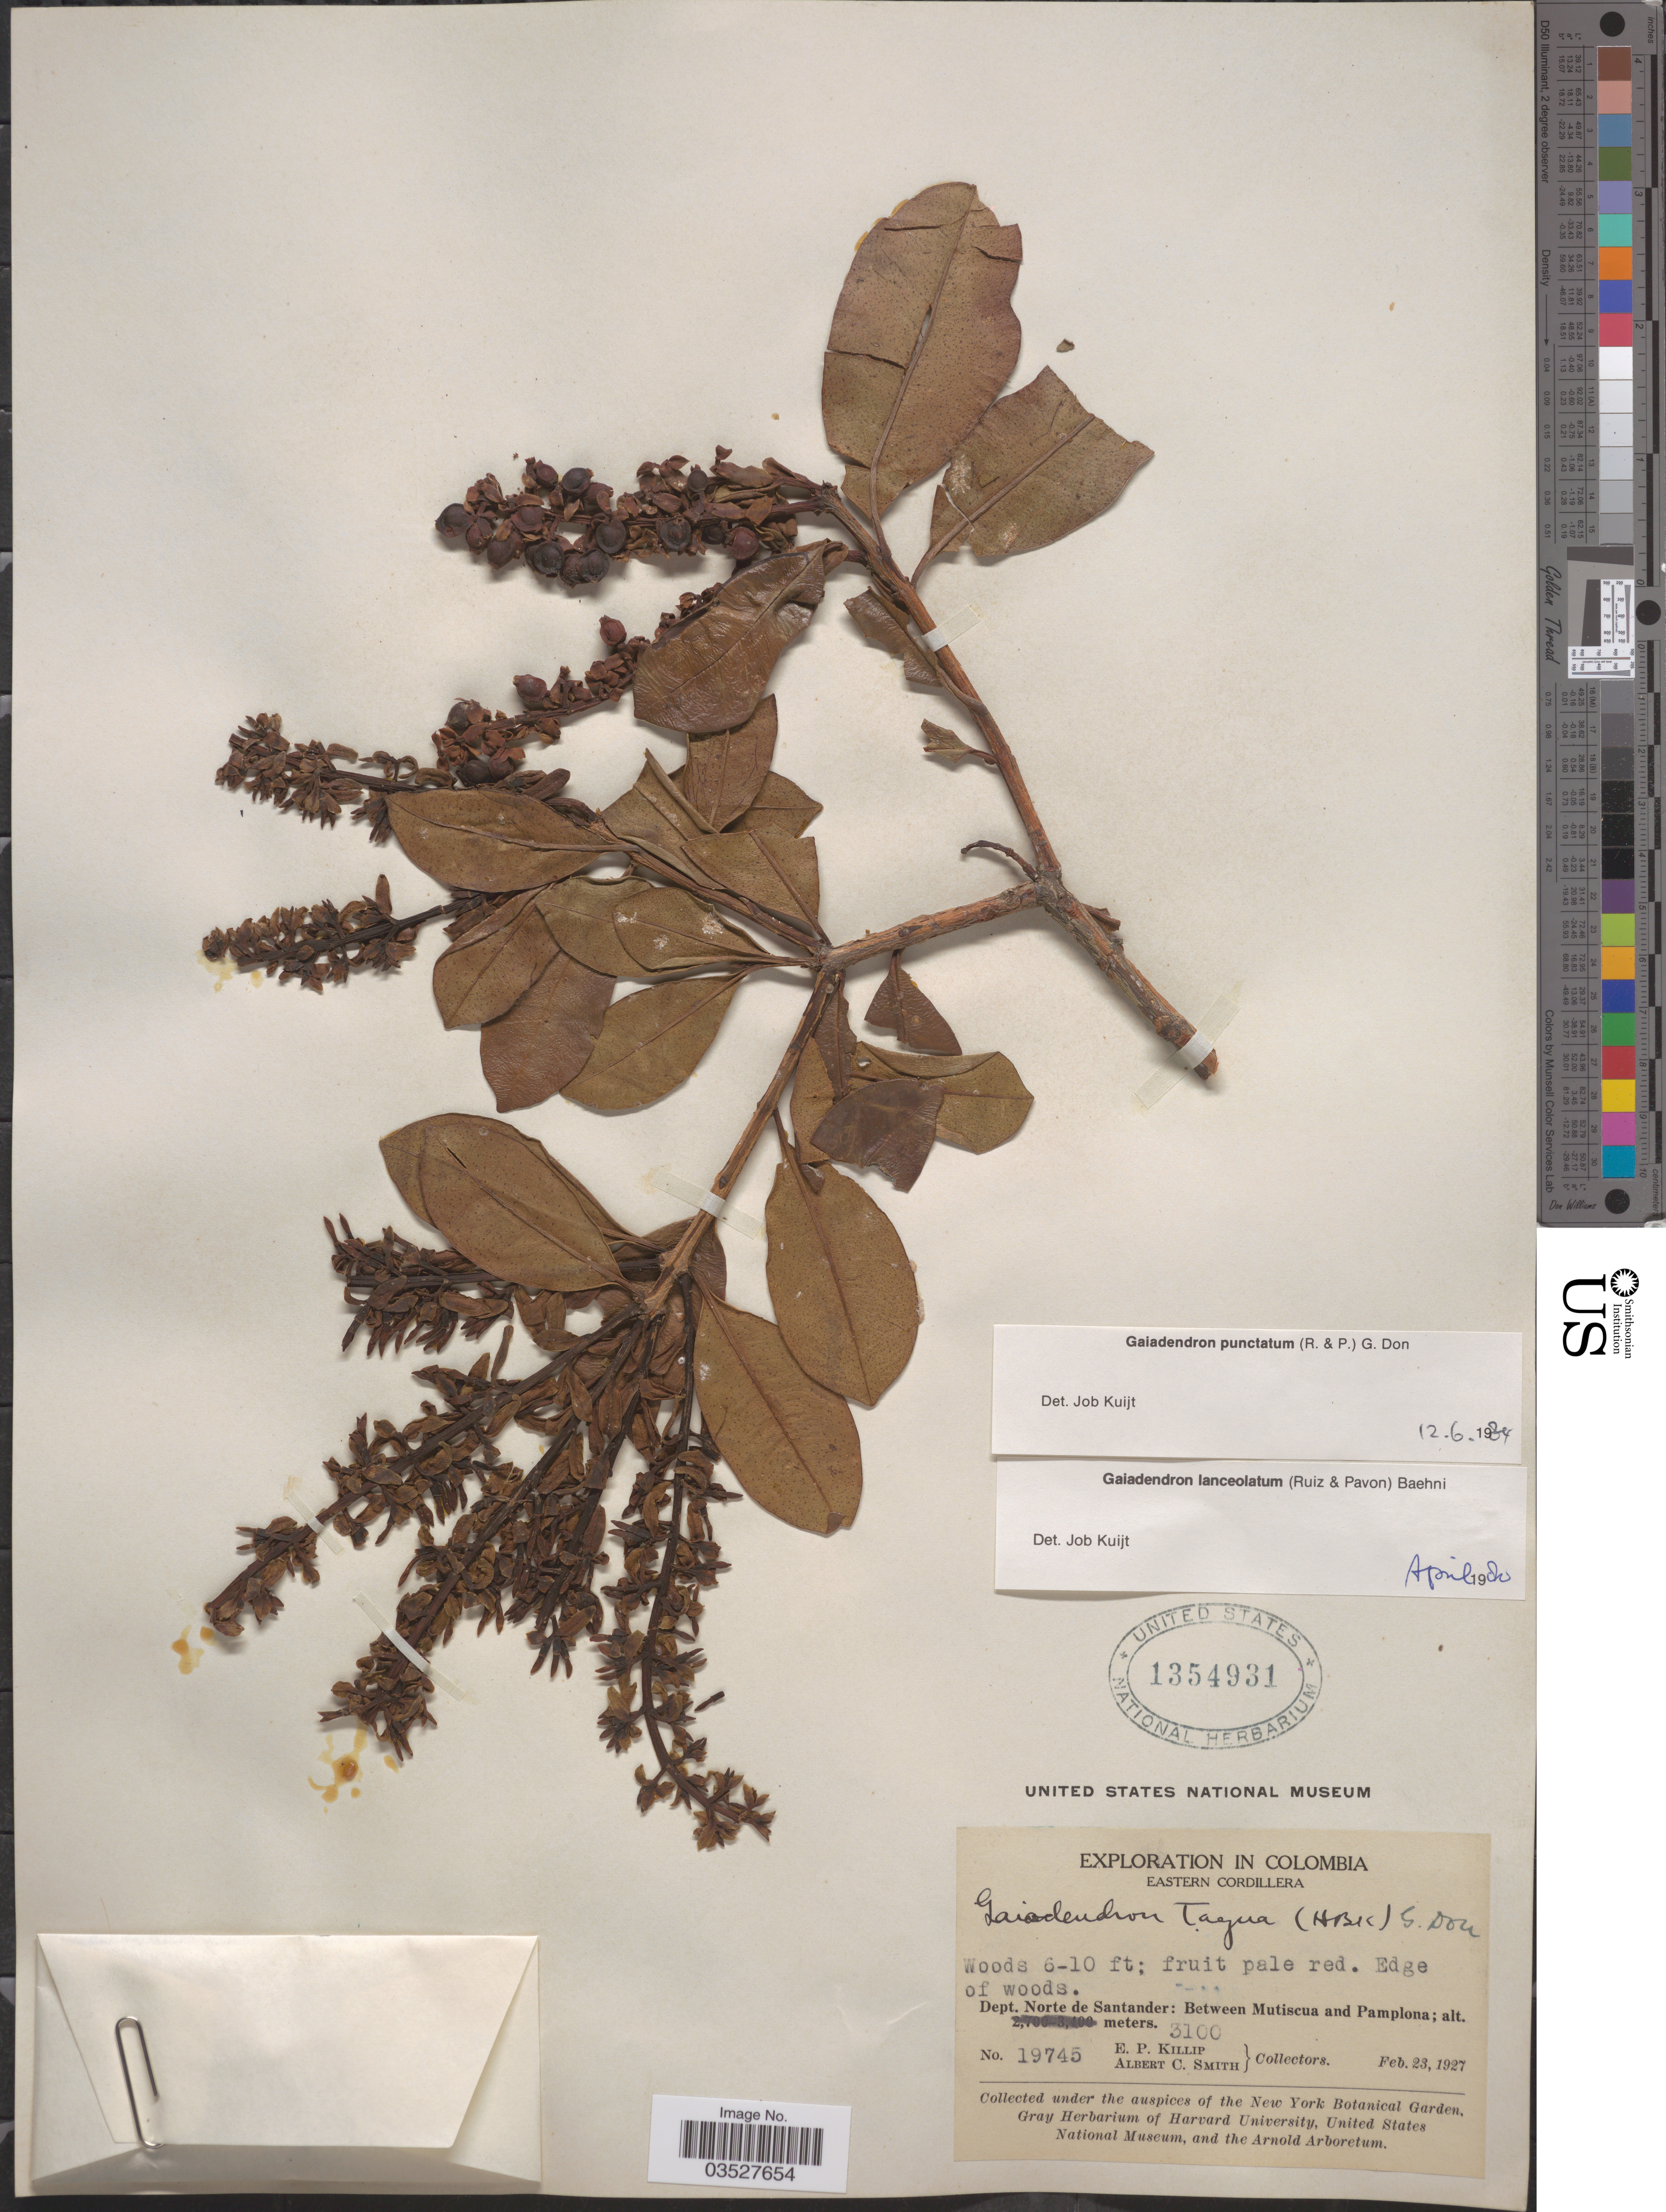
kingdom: Plantae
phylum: Tracheophyta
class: Magnoliopsida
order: Santalales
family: Loranthaceae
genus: Gaiadendron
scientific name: Gaiadendron punctatum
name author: (Ruiz & Pav.) G. Don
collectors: E. P. Killip & A. C. Smith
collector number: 19745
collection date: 1927-02-23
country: Colombia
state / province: Norte de Santander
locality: Eastern Cordillera. Dept. Norte de Santander: Between Mutiscua and Pamplona.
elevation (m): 3100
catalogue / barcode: US 1354931